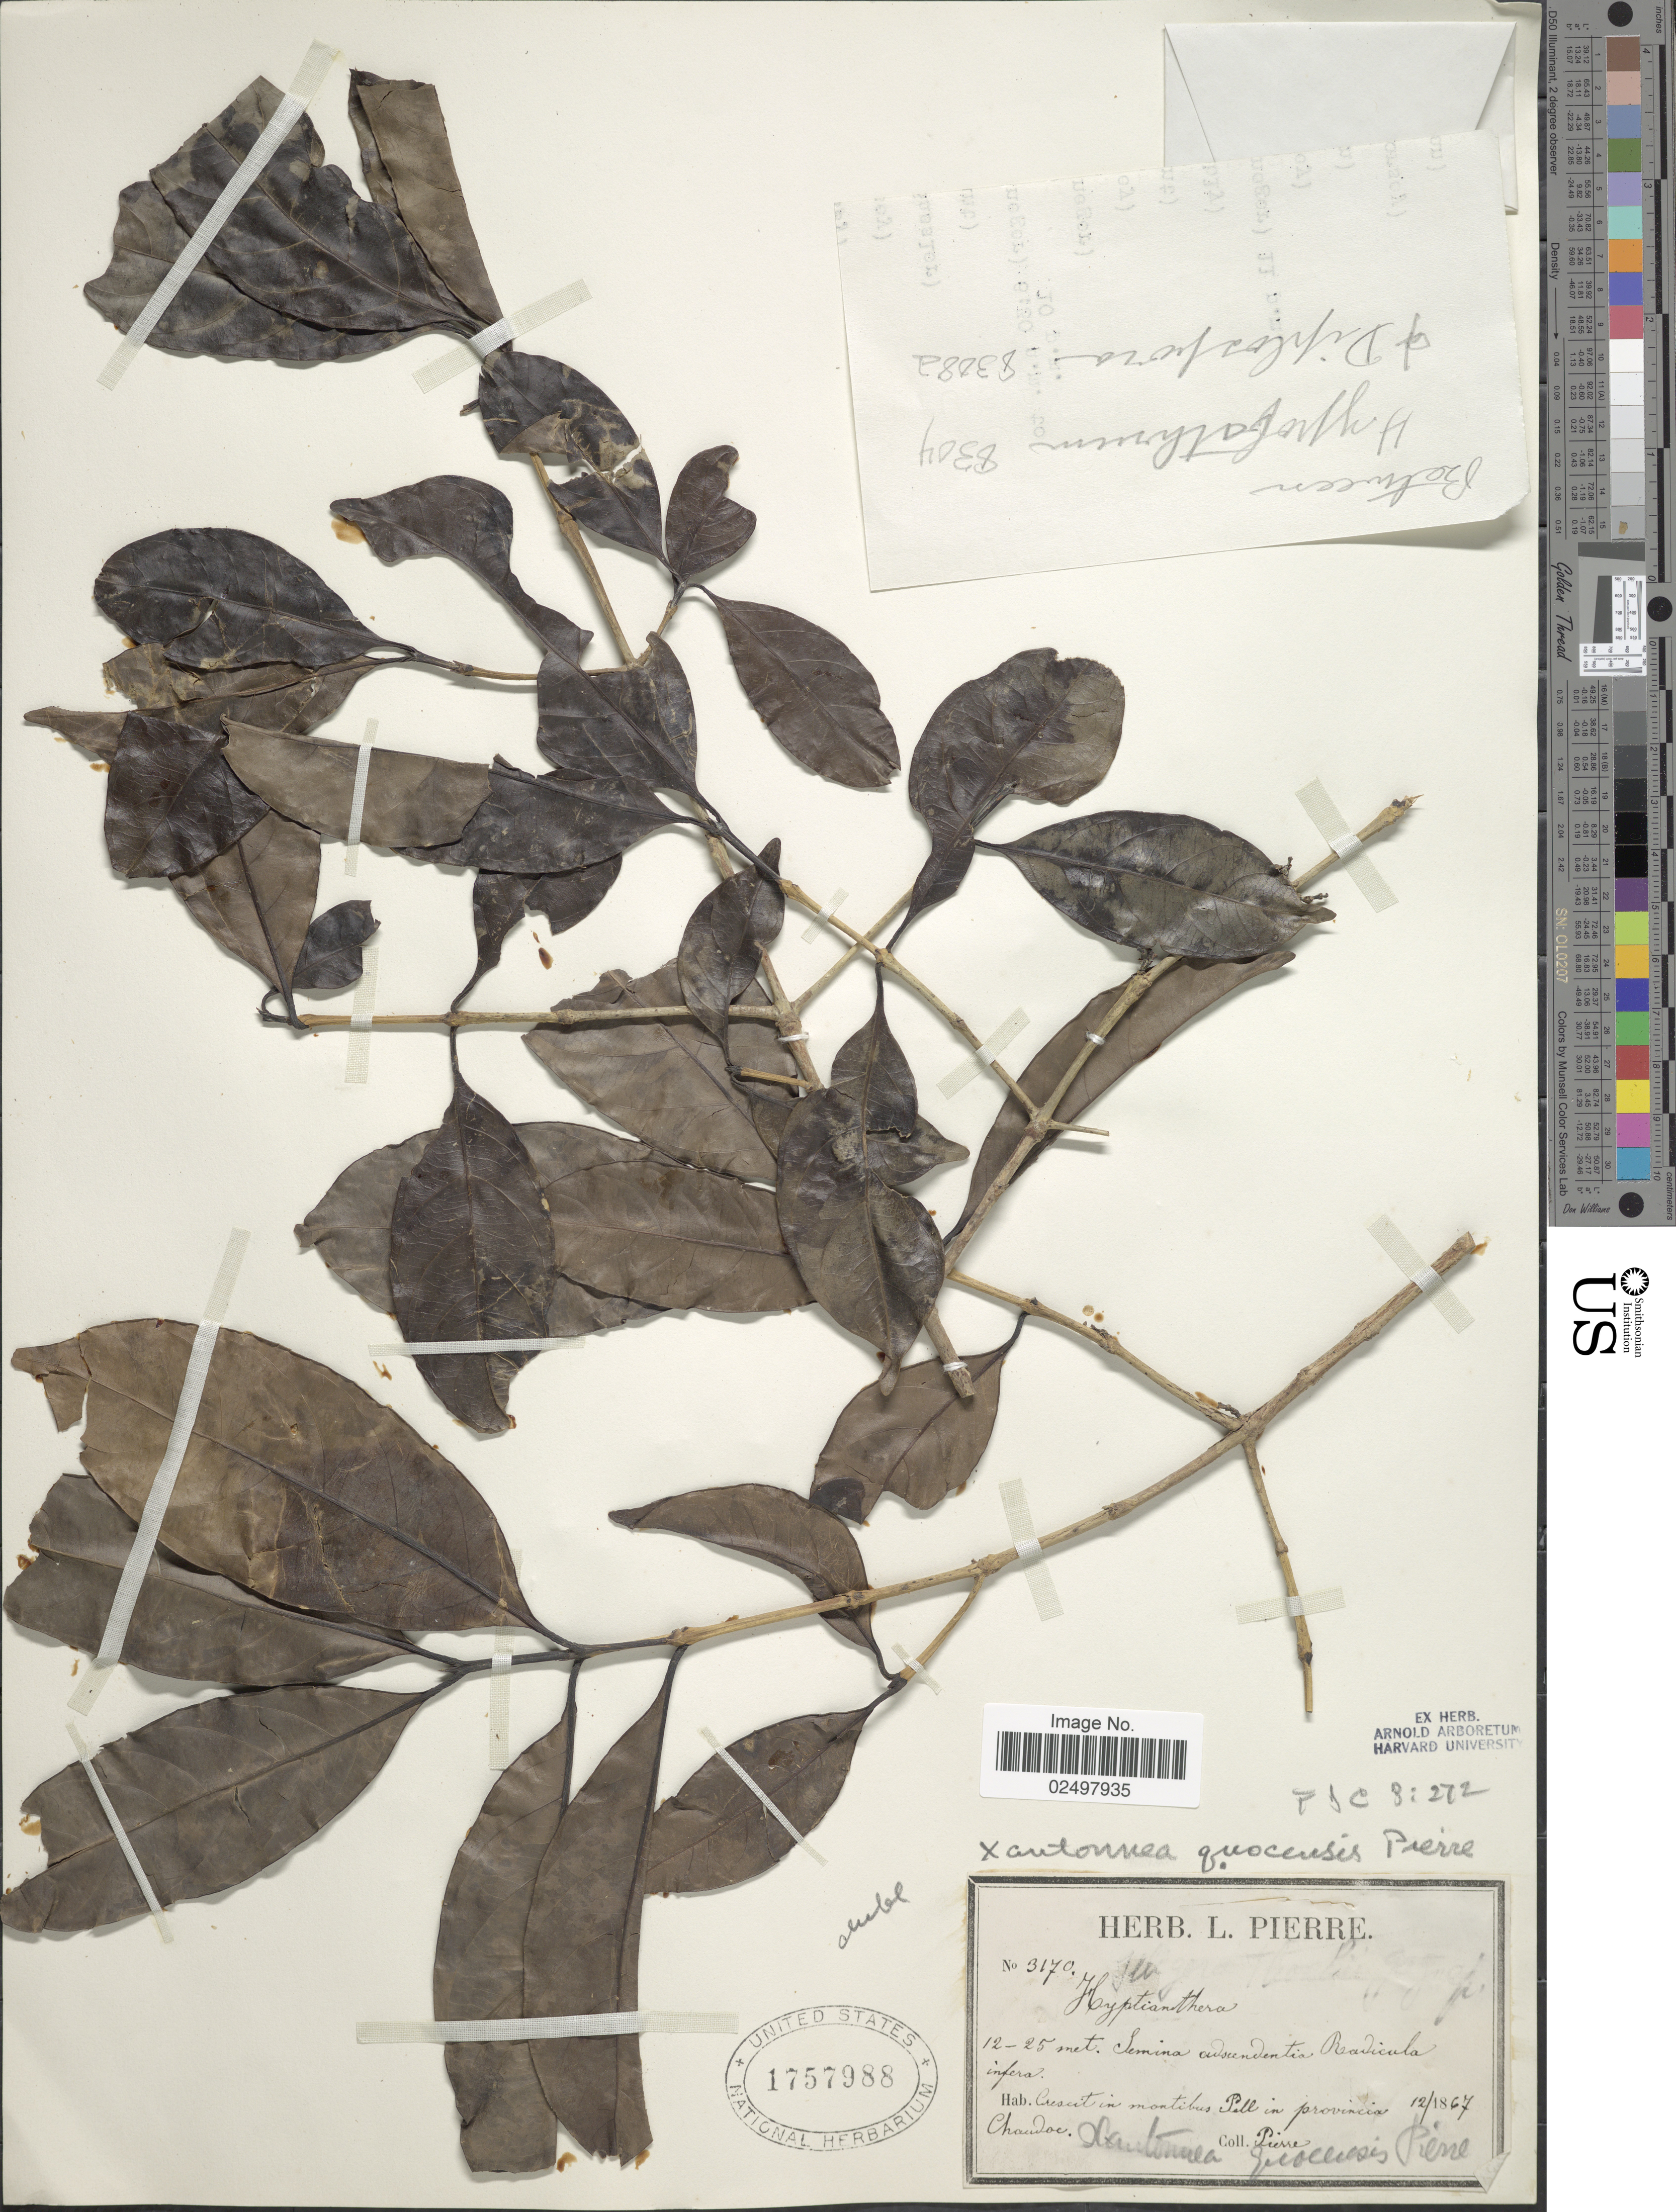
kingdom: Plantae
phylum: Tracheophyta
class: Magnoliopsida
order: Gentianales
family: Rubiaceae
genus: Xantonnea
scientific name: Xantonnea quocensis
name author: Pierre ex Pit.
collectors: L. Pierre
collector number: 3170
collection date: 1867-12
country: Cambodia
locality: Crescit in montibus Pell in provincia Chaudoc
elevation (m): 12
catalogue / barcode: US 1757988